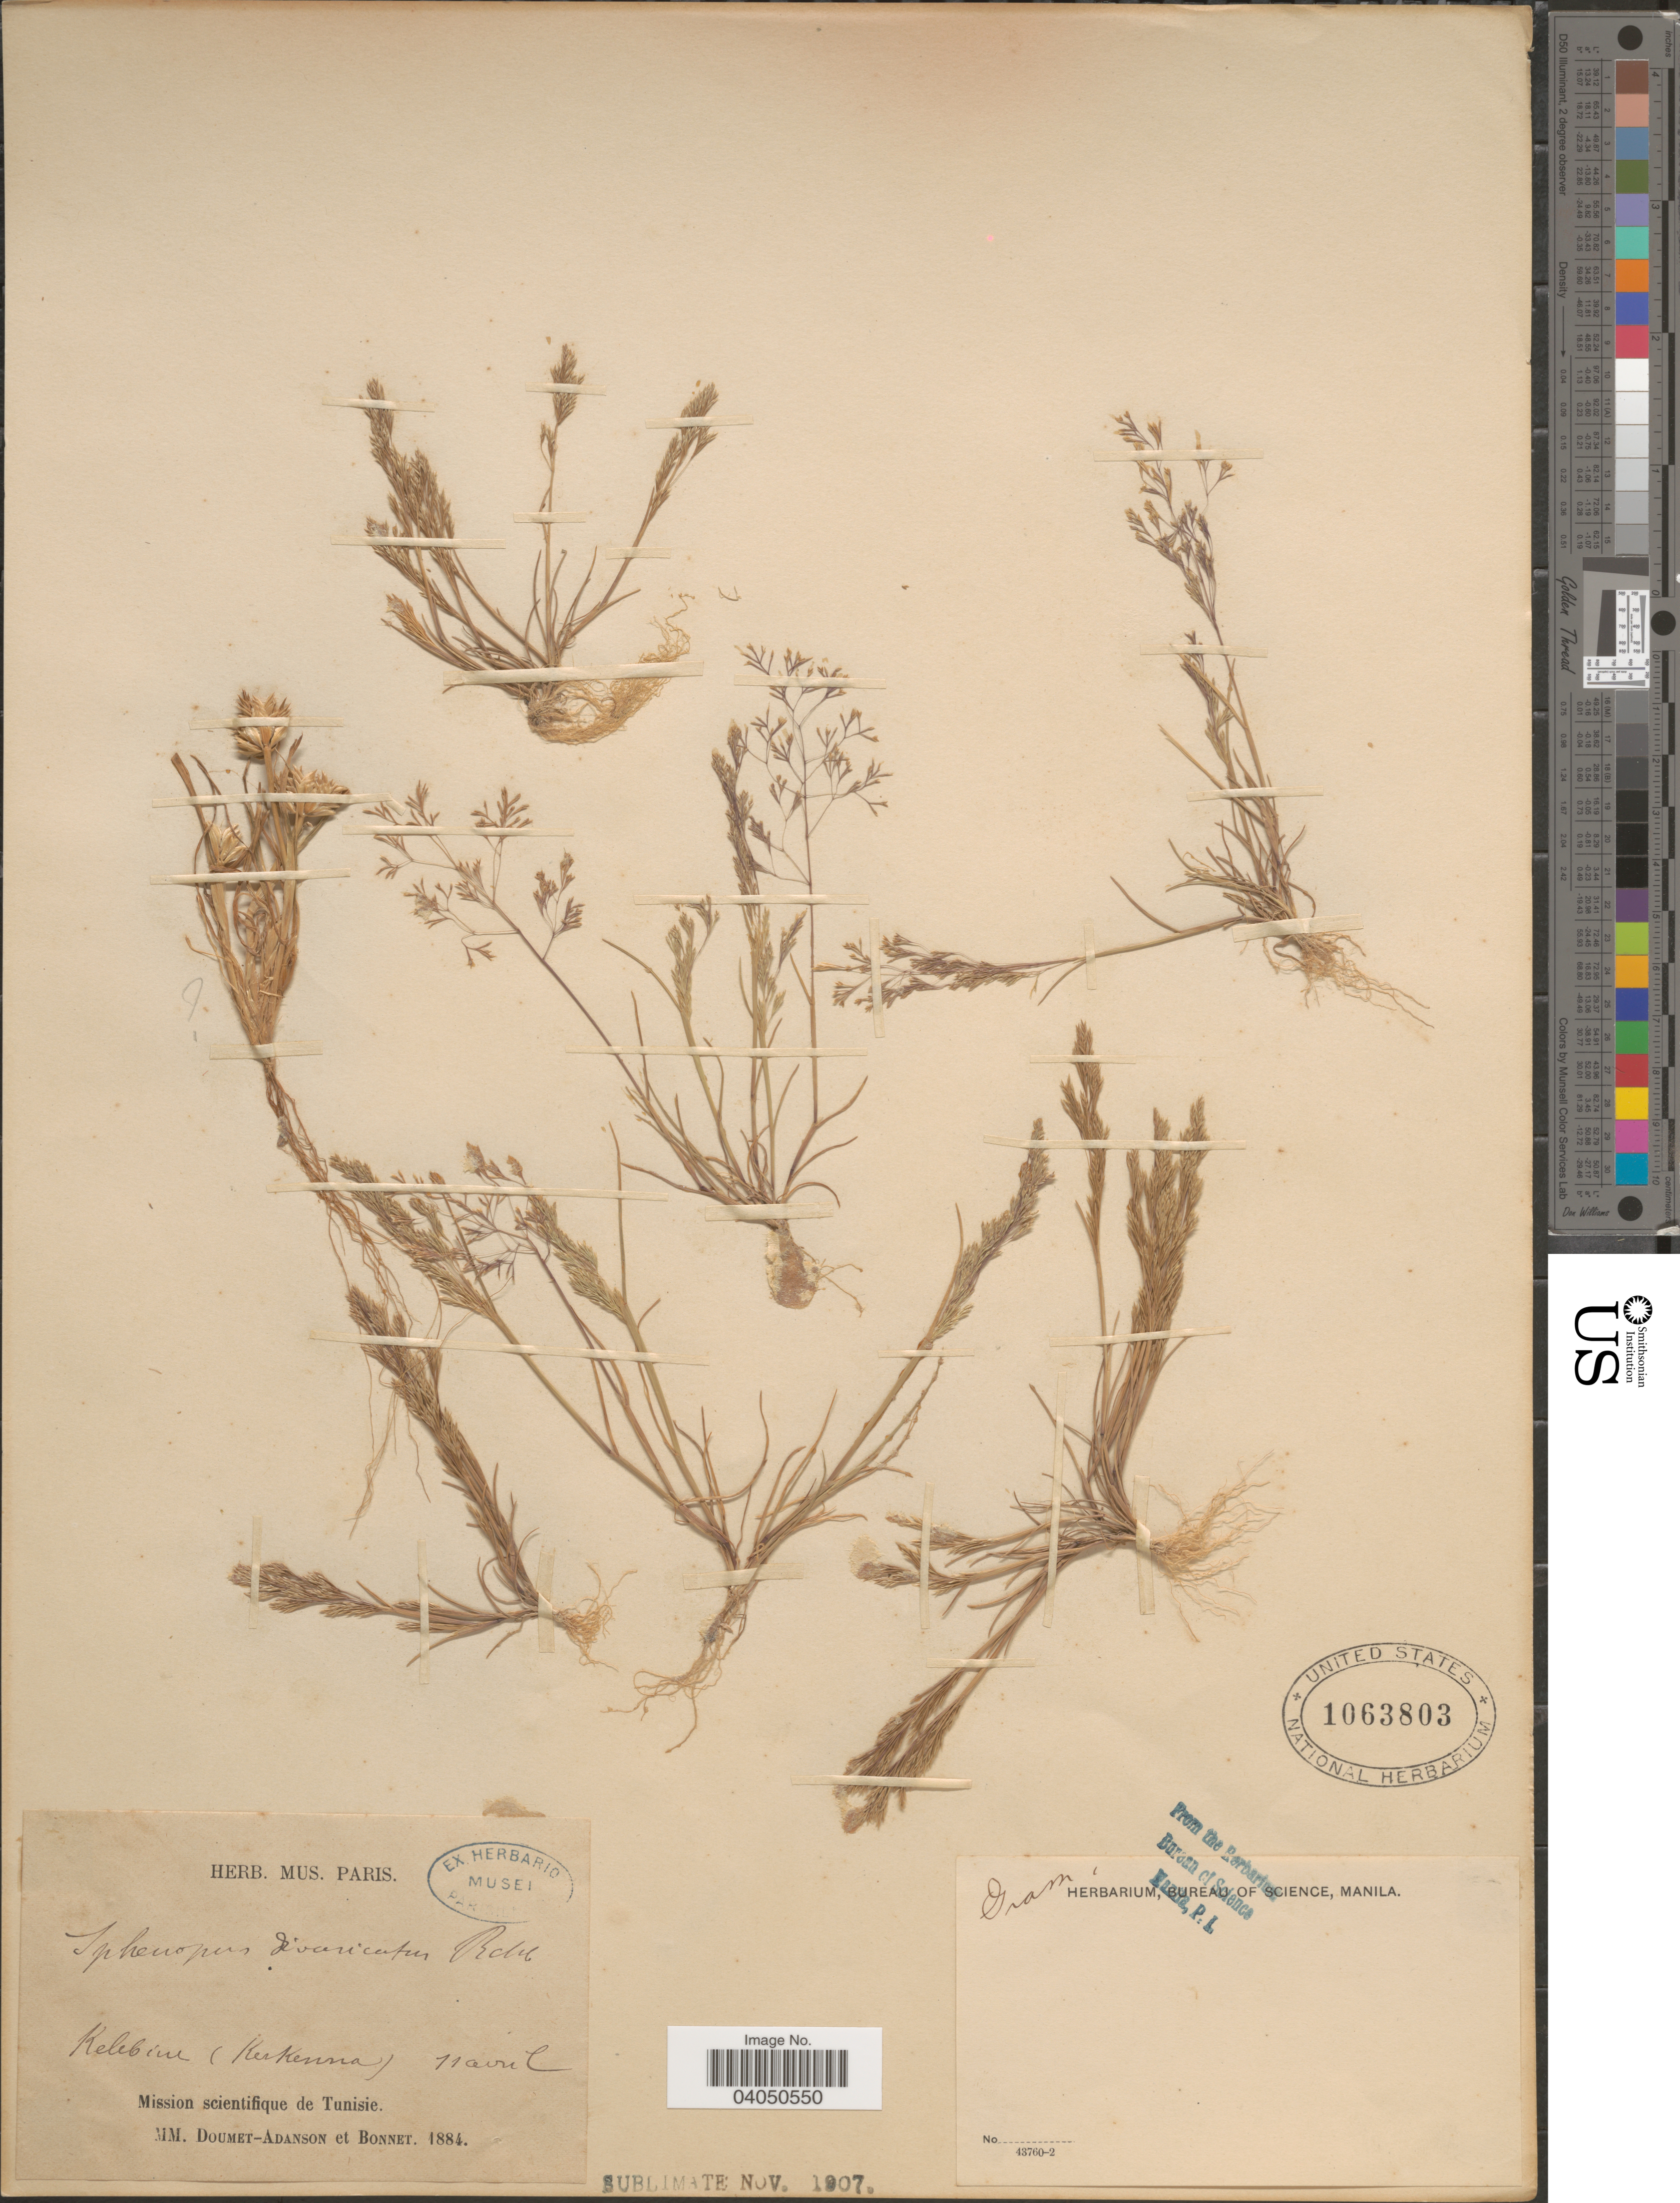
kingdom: Plantae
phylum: Tracheophyta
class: Liliopsida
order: Poales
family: Poaceae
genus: Sphenopus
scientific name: Sphenopus divaricatus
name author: (Gouan) Rchb.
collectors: Doumet-Adanson & Bonnet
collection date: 1884-04-11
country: Tunisia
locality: Kelebine (Kerkenna).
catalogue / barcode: US 1063803